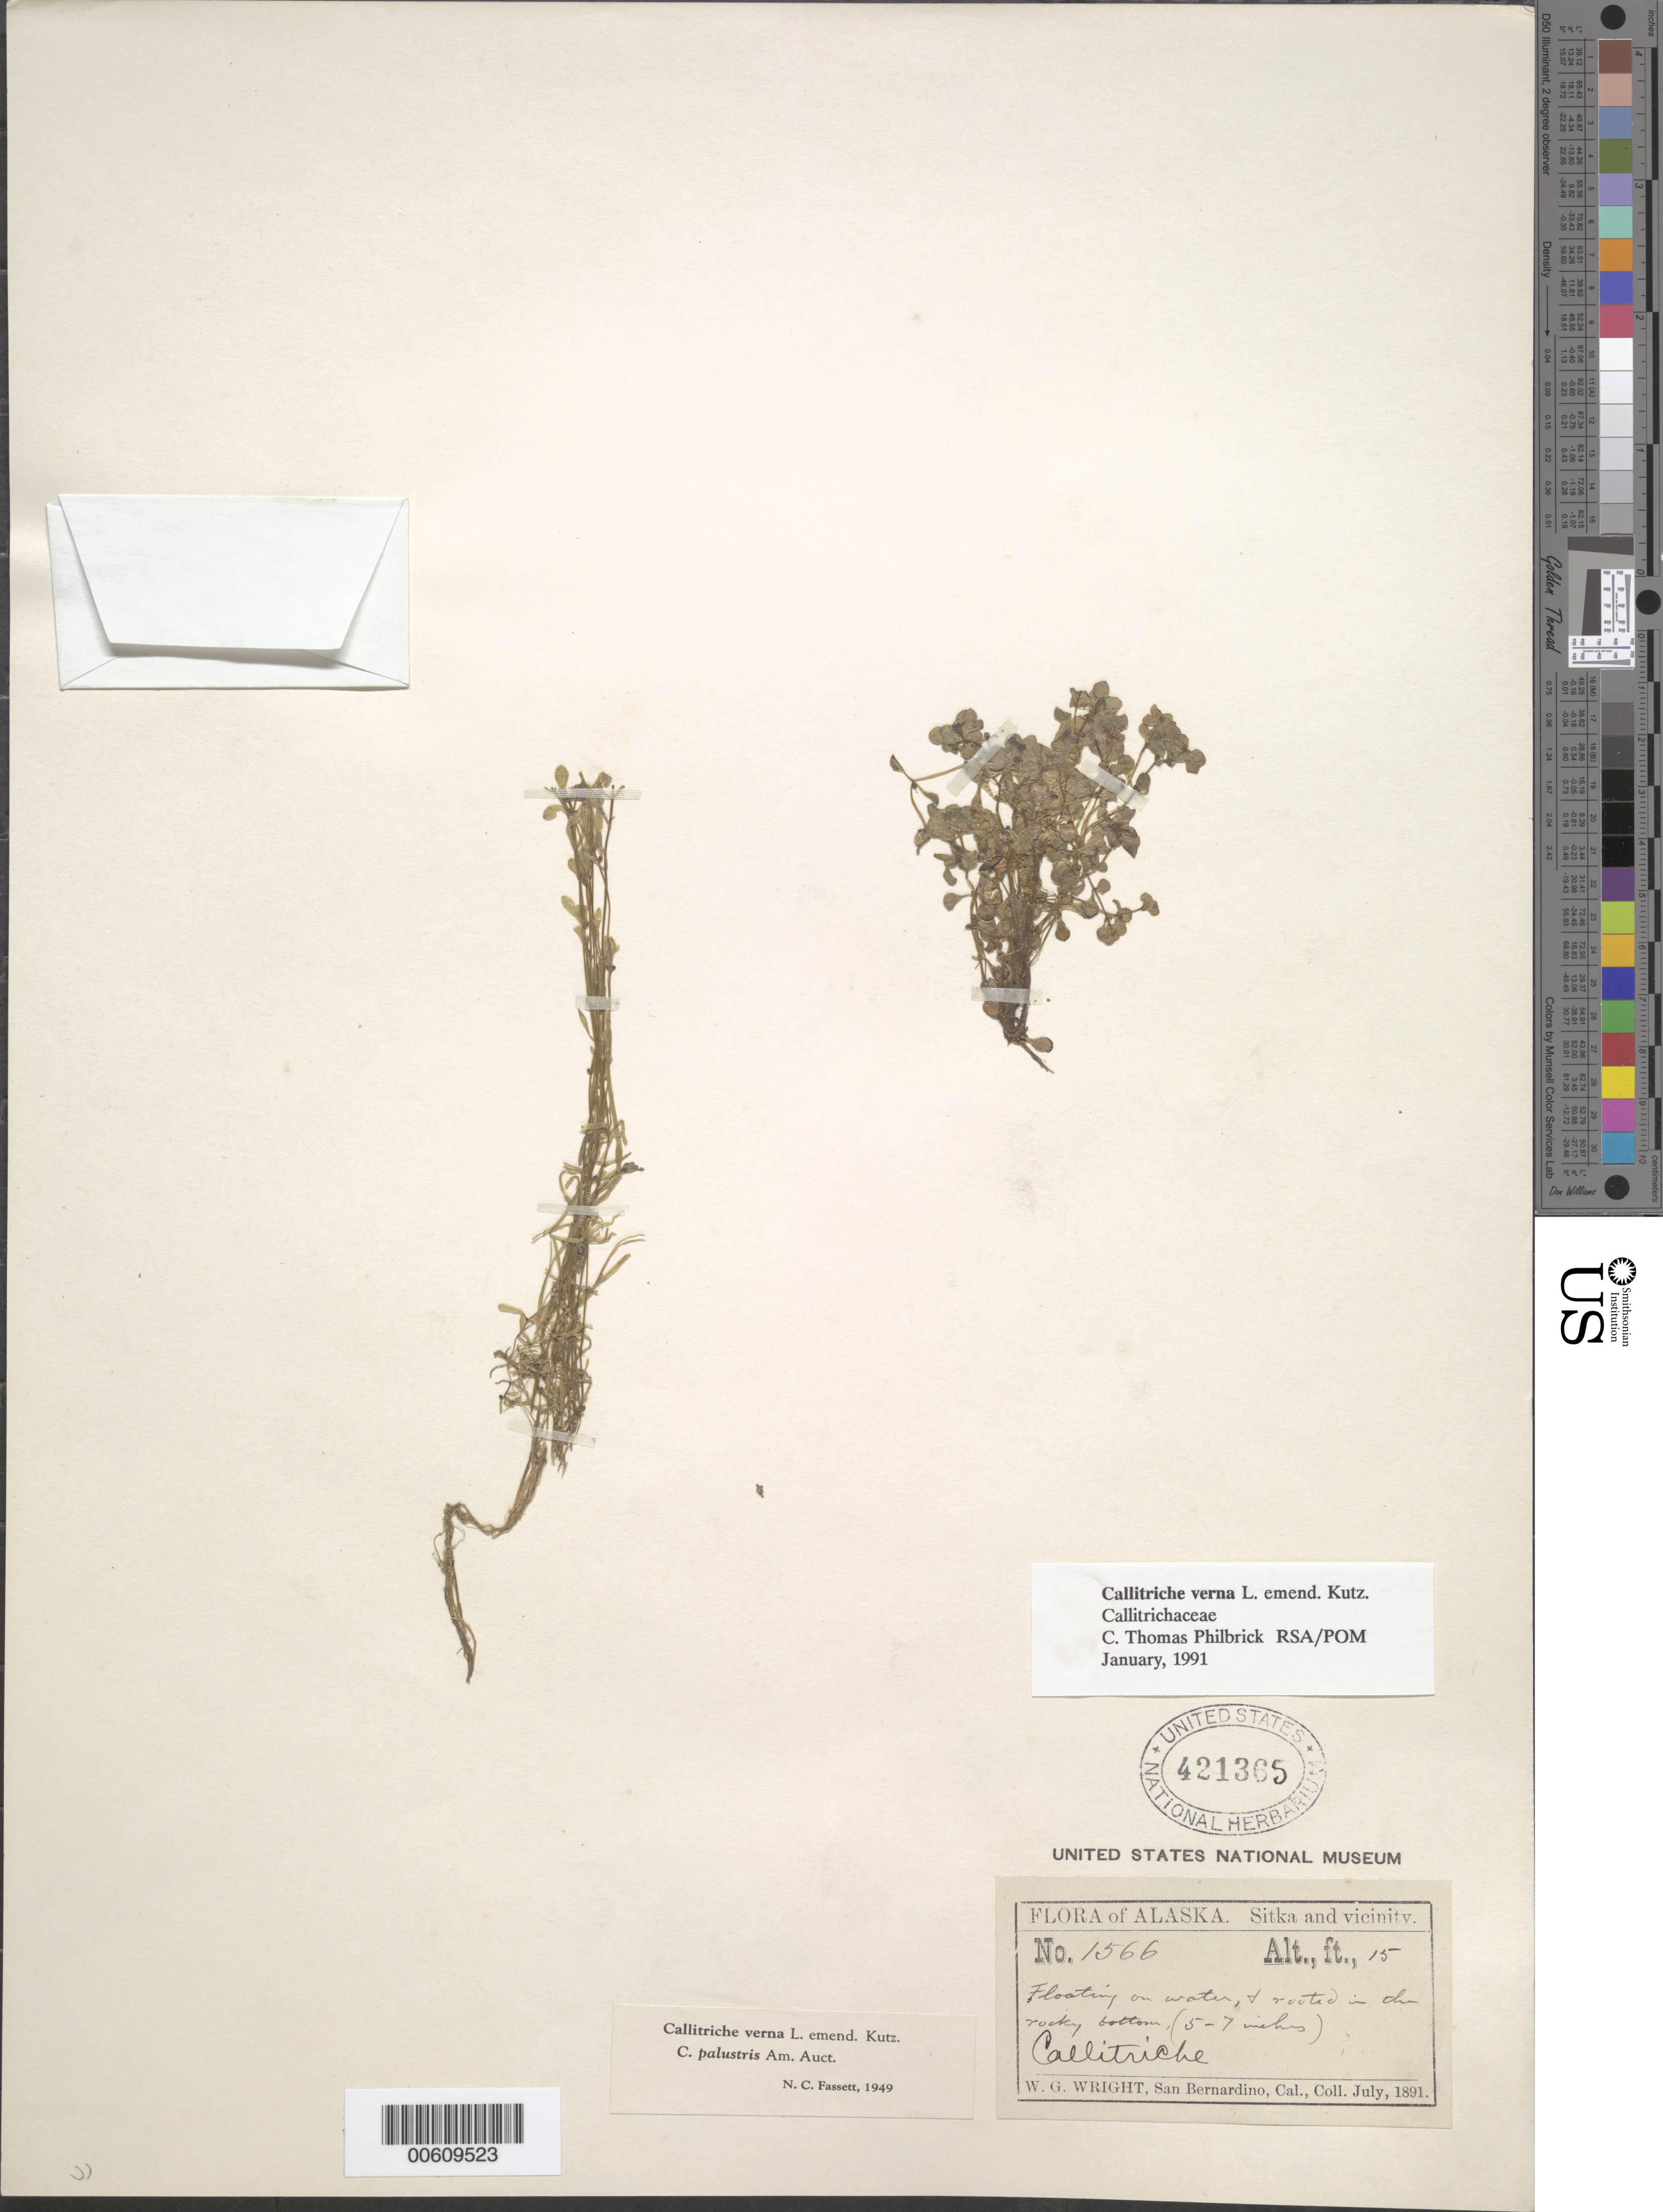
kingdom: Plantae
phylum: Tracheophyta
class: Magnoliopsida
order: Lamiales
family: Plantaginaceae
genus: Callitriche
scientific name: Callitriche verna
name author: L.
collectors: W. G. Wright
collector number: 1566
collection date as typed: Jul 1891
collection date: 1891-07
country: United States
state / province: Alaska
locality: Sitka area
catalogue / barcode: US 421365